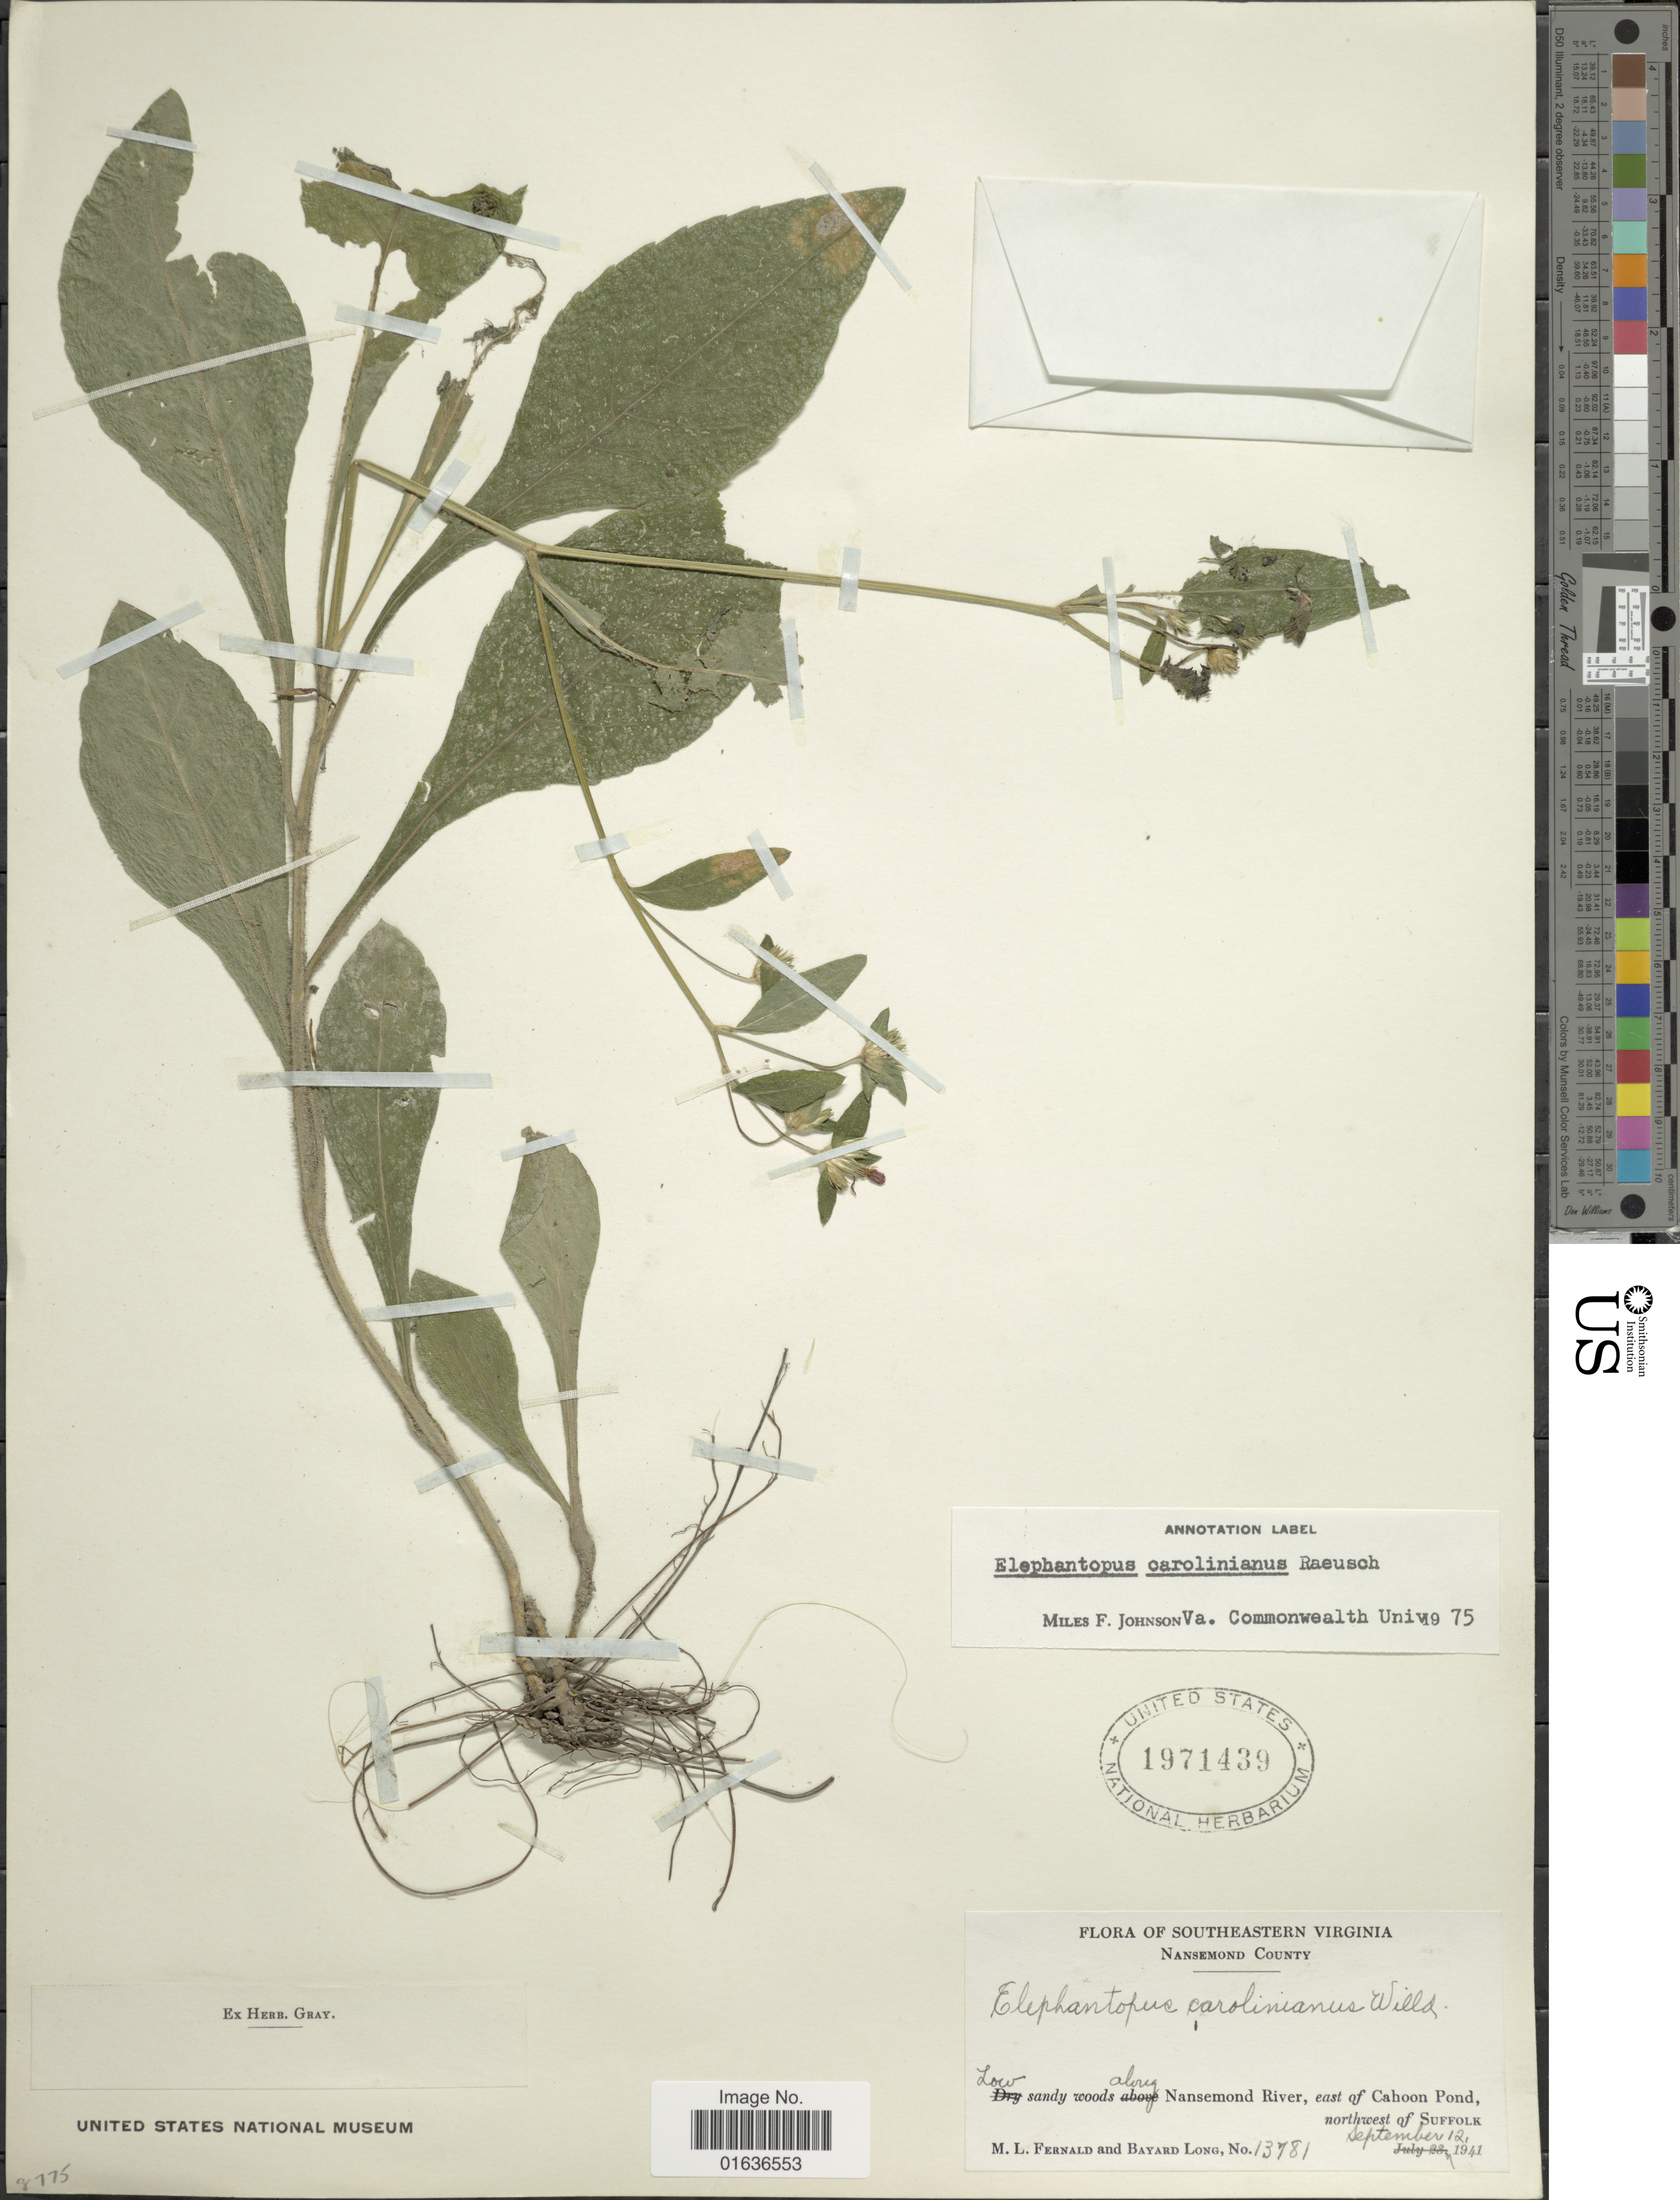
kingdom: Plantae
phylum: Tracheophyta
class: Magnoliopsida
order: Asterales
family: Asteraceae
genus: Elephantopus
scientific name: Elephantopus carolinianus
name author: Raeusch.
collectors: M. L. Fernald & B. H. Long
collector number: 13781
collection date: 1941-09-21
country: United States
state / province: Virginia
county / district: City of Suffolk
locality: Southeastern Virginia, Nansemond County, Low sandy woods along Nansemond River, east of Cahoon Pond, northwest of Suffolk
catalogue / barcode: US 1971439